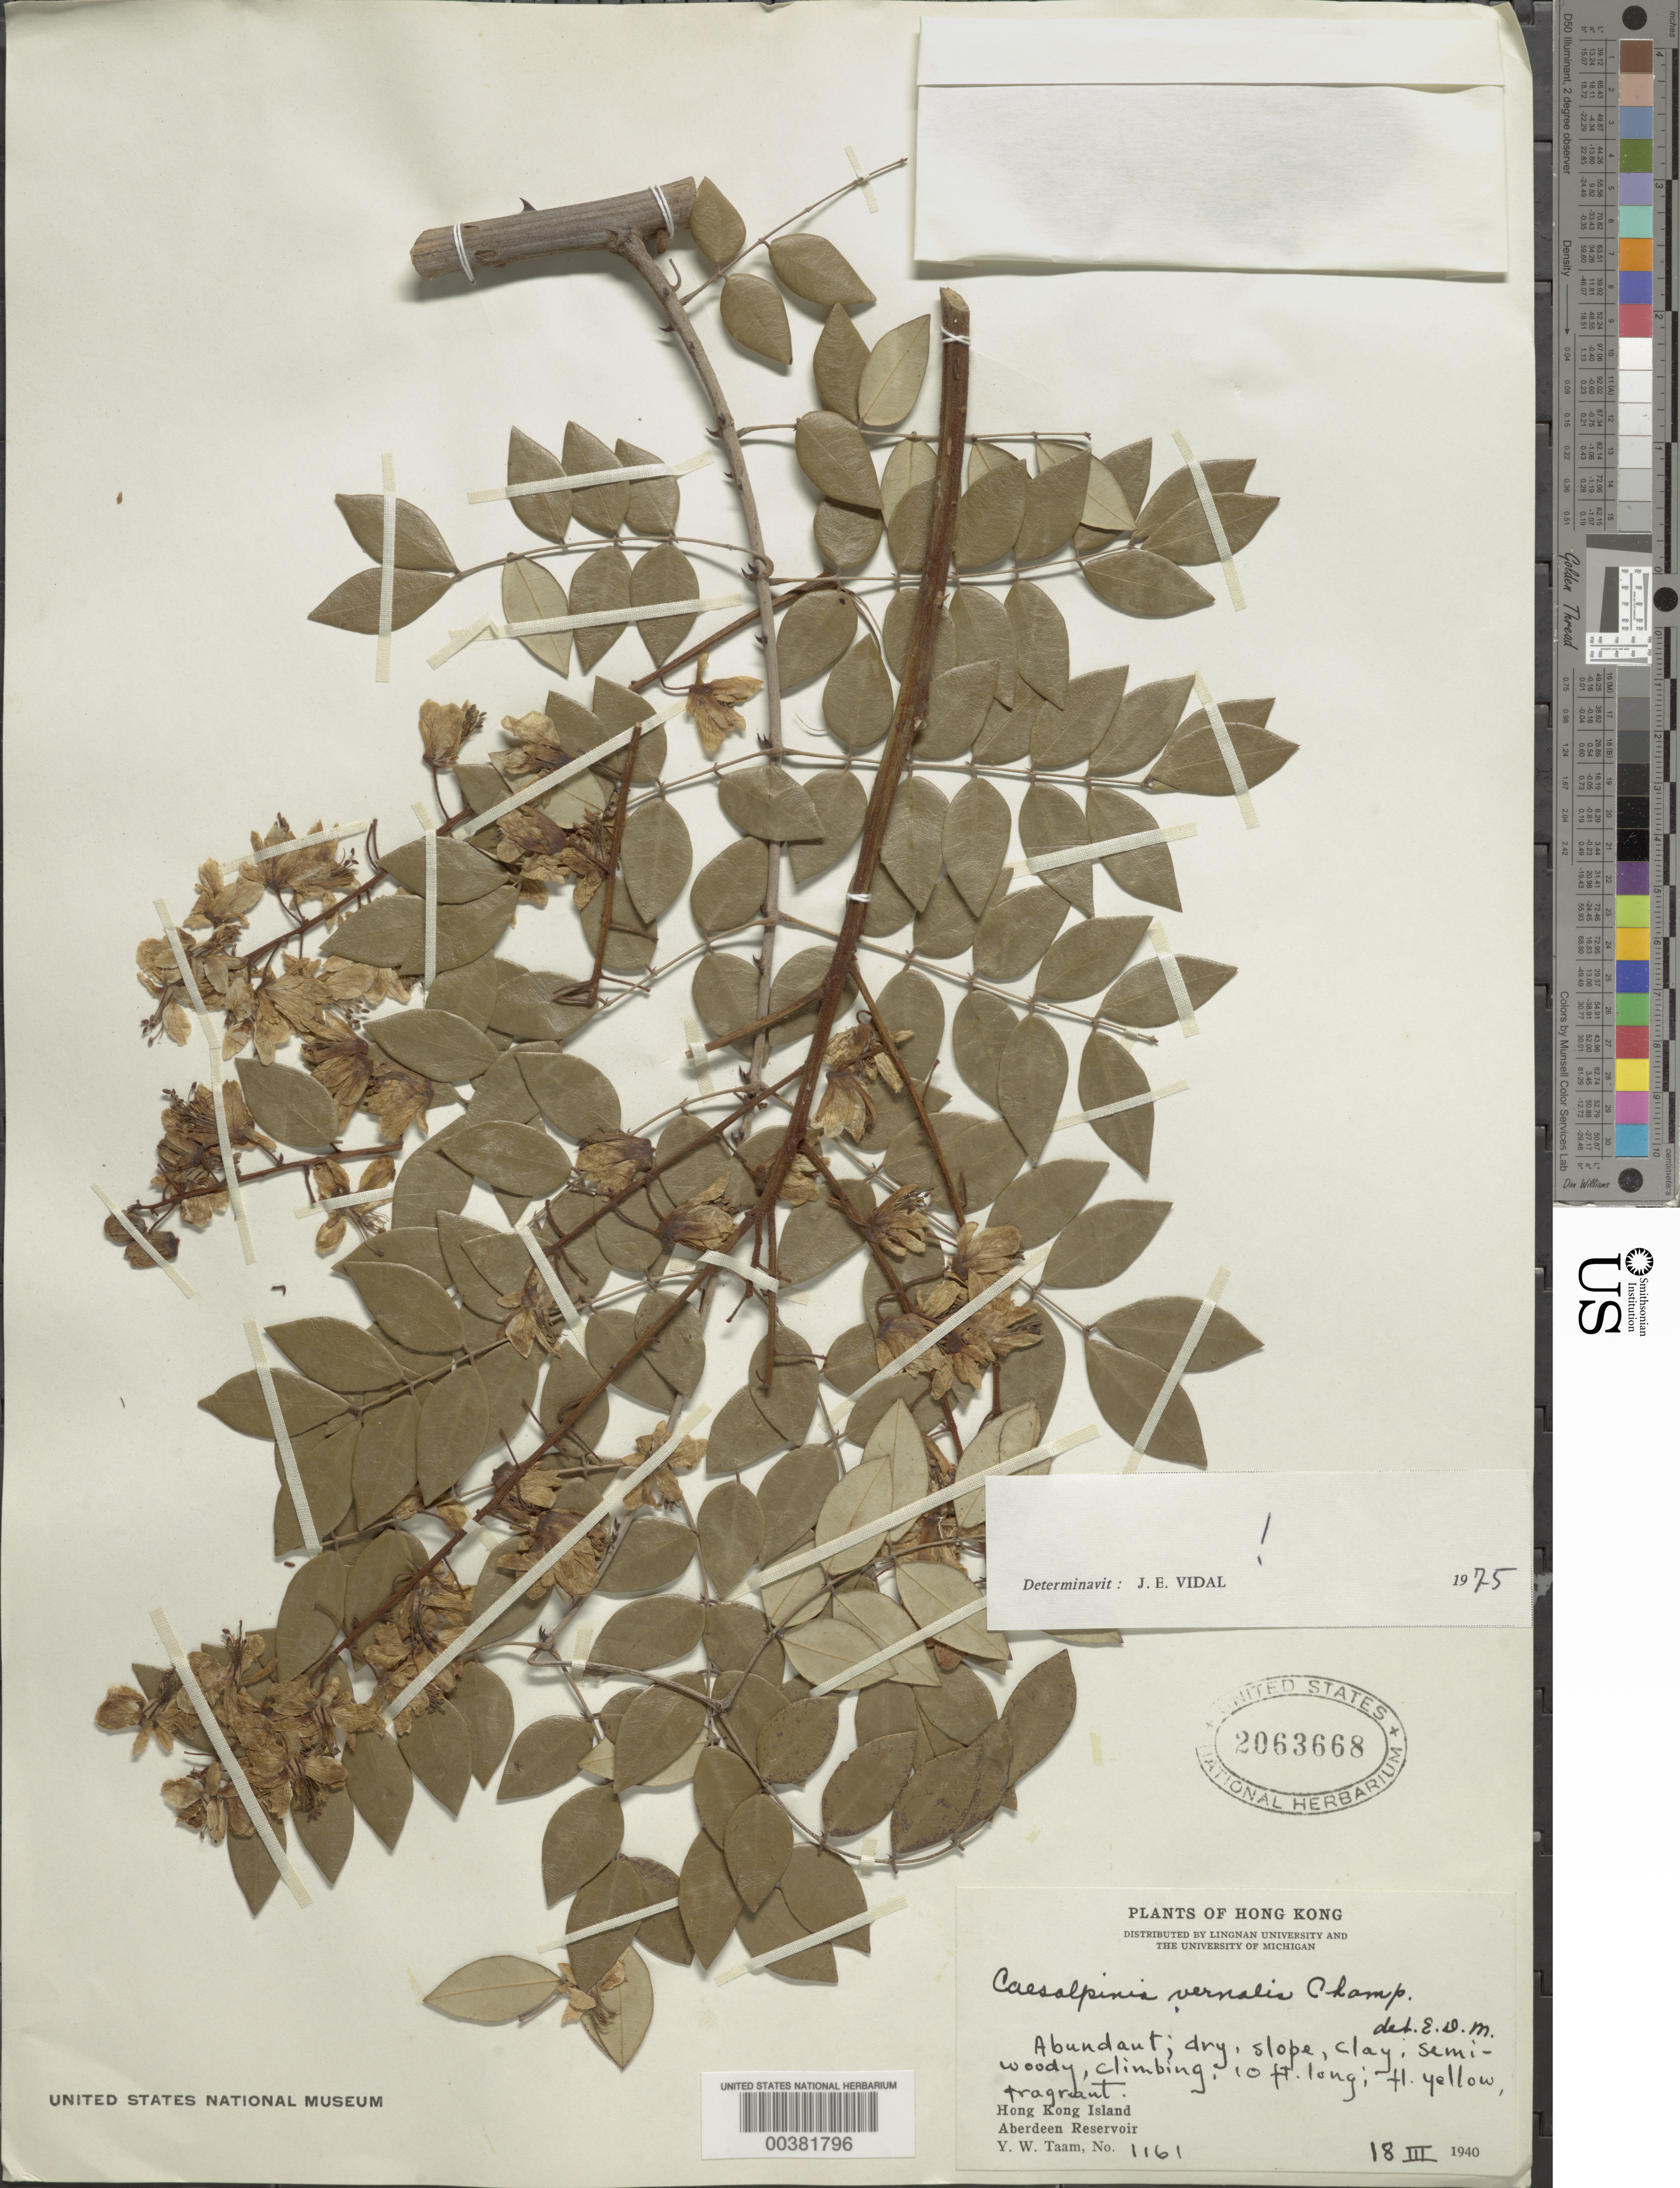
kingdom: Plantae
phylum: Tracheophyta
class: Magnoliopsida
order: Fabales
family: Fabaceae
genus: Ticanto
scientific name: Ticanto vernalis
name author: (Champion ex Benth.) R. Clark & Gagnon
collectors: Y. W. Taam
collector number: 1161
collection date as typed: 18 Mar 1940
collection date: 1940-03-18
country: China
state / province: Hong Kong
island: Hong Kong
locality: Aberdeen reservoir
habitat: Dry, slope, clay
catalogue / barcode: US 2063668